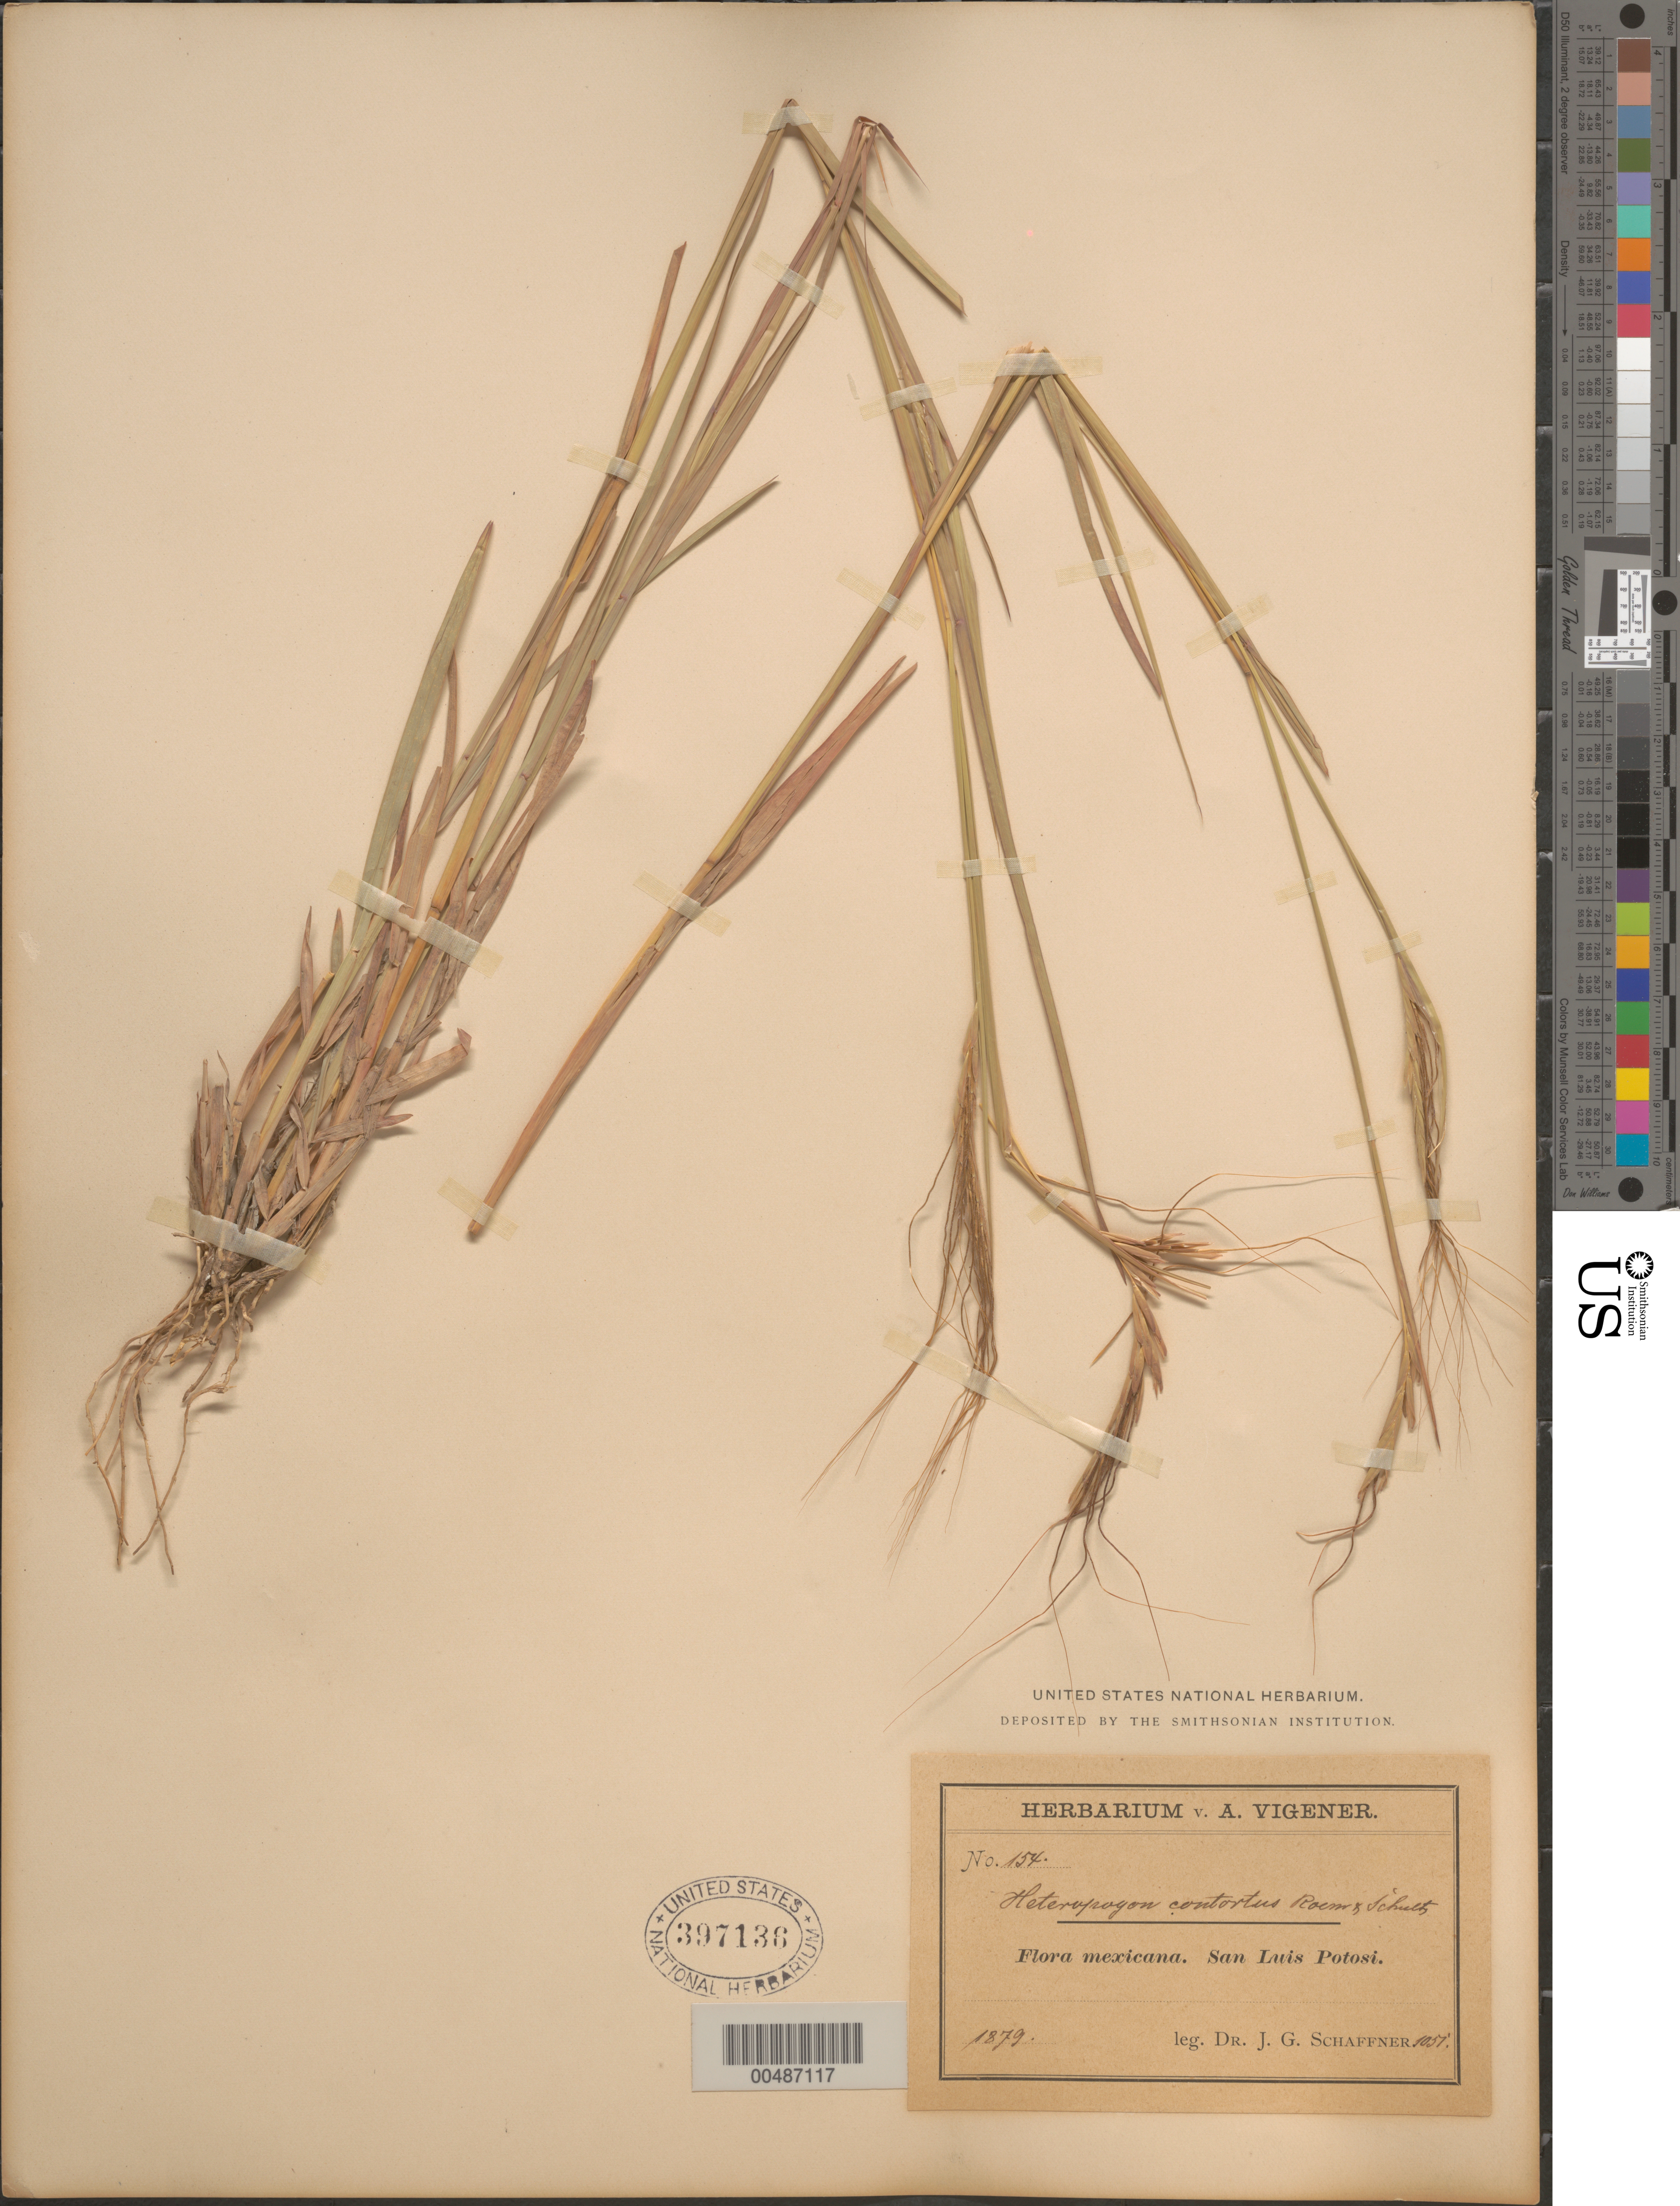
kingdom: Plantae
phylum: Tracheophyta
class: Liliopsida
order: Poales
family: Poaceae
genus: Heteropogon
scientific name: Heteropogon contortus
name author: (L.) P. Beauv. ex Roem. & Schult.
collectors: J. G. Schaffner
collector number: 154 (1051)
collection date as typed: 1879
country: Mexico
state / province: San Luis Potosi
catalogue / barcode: US 397136